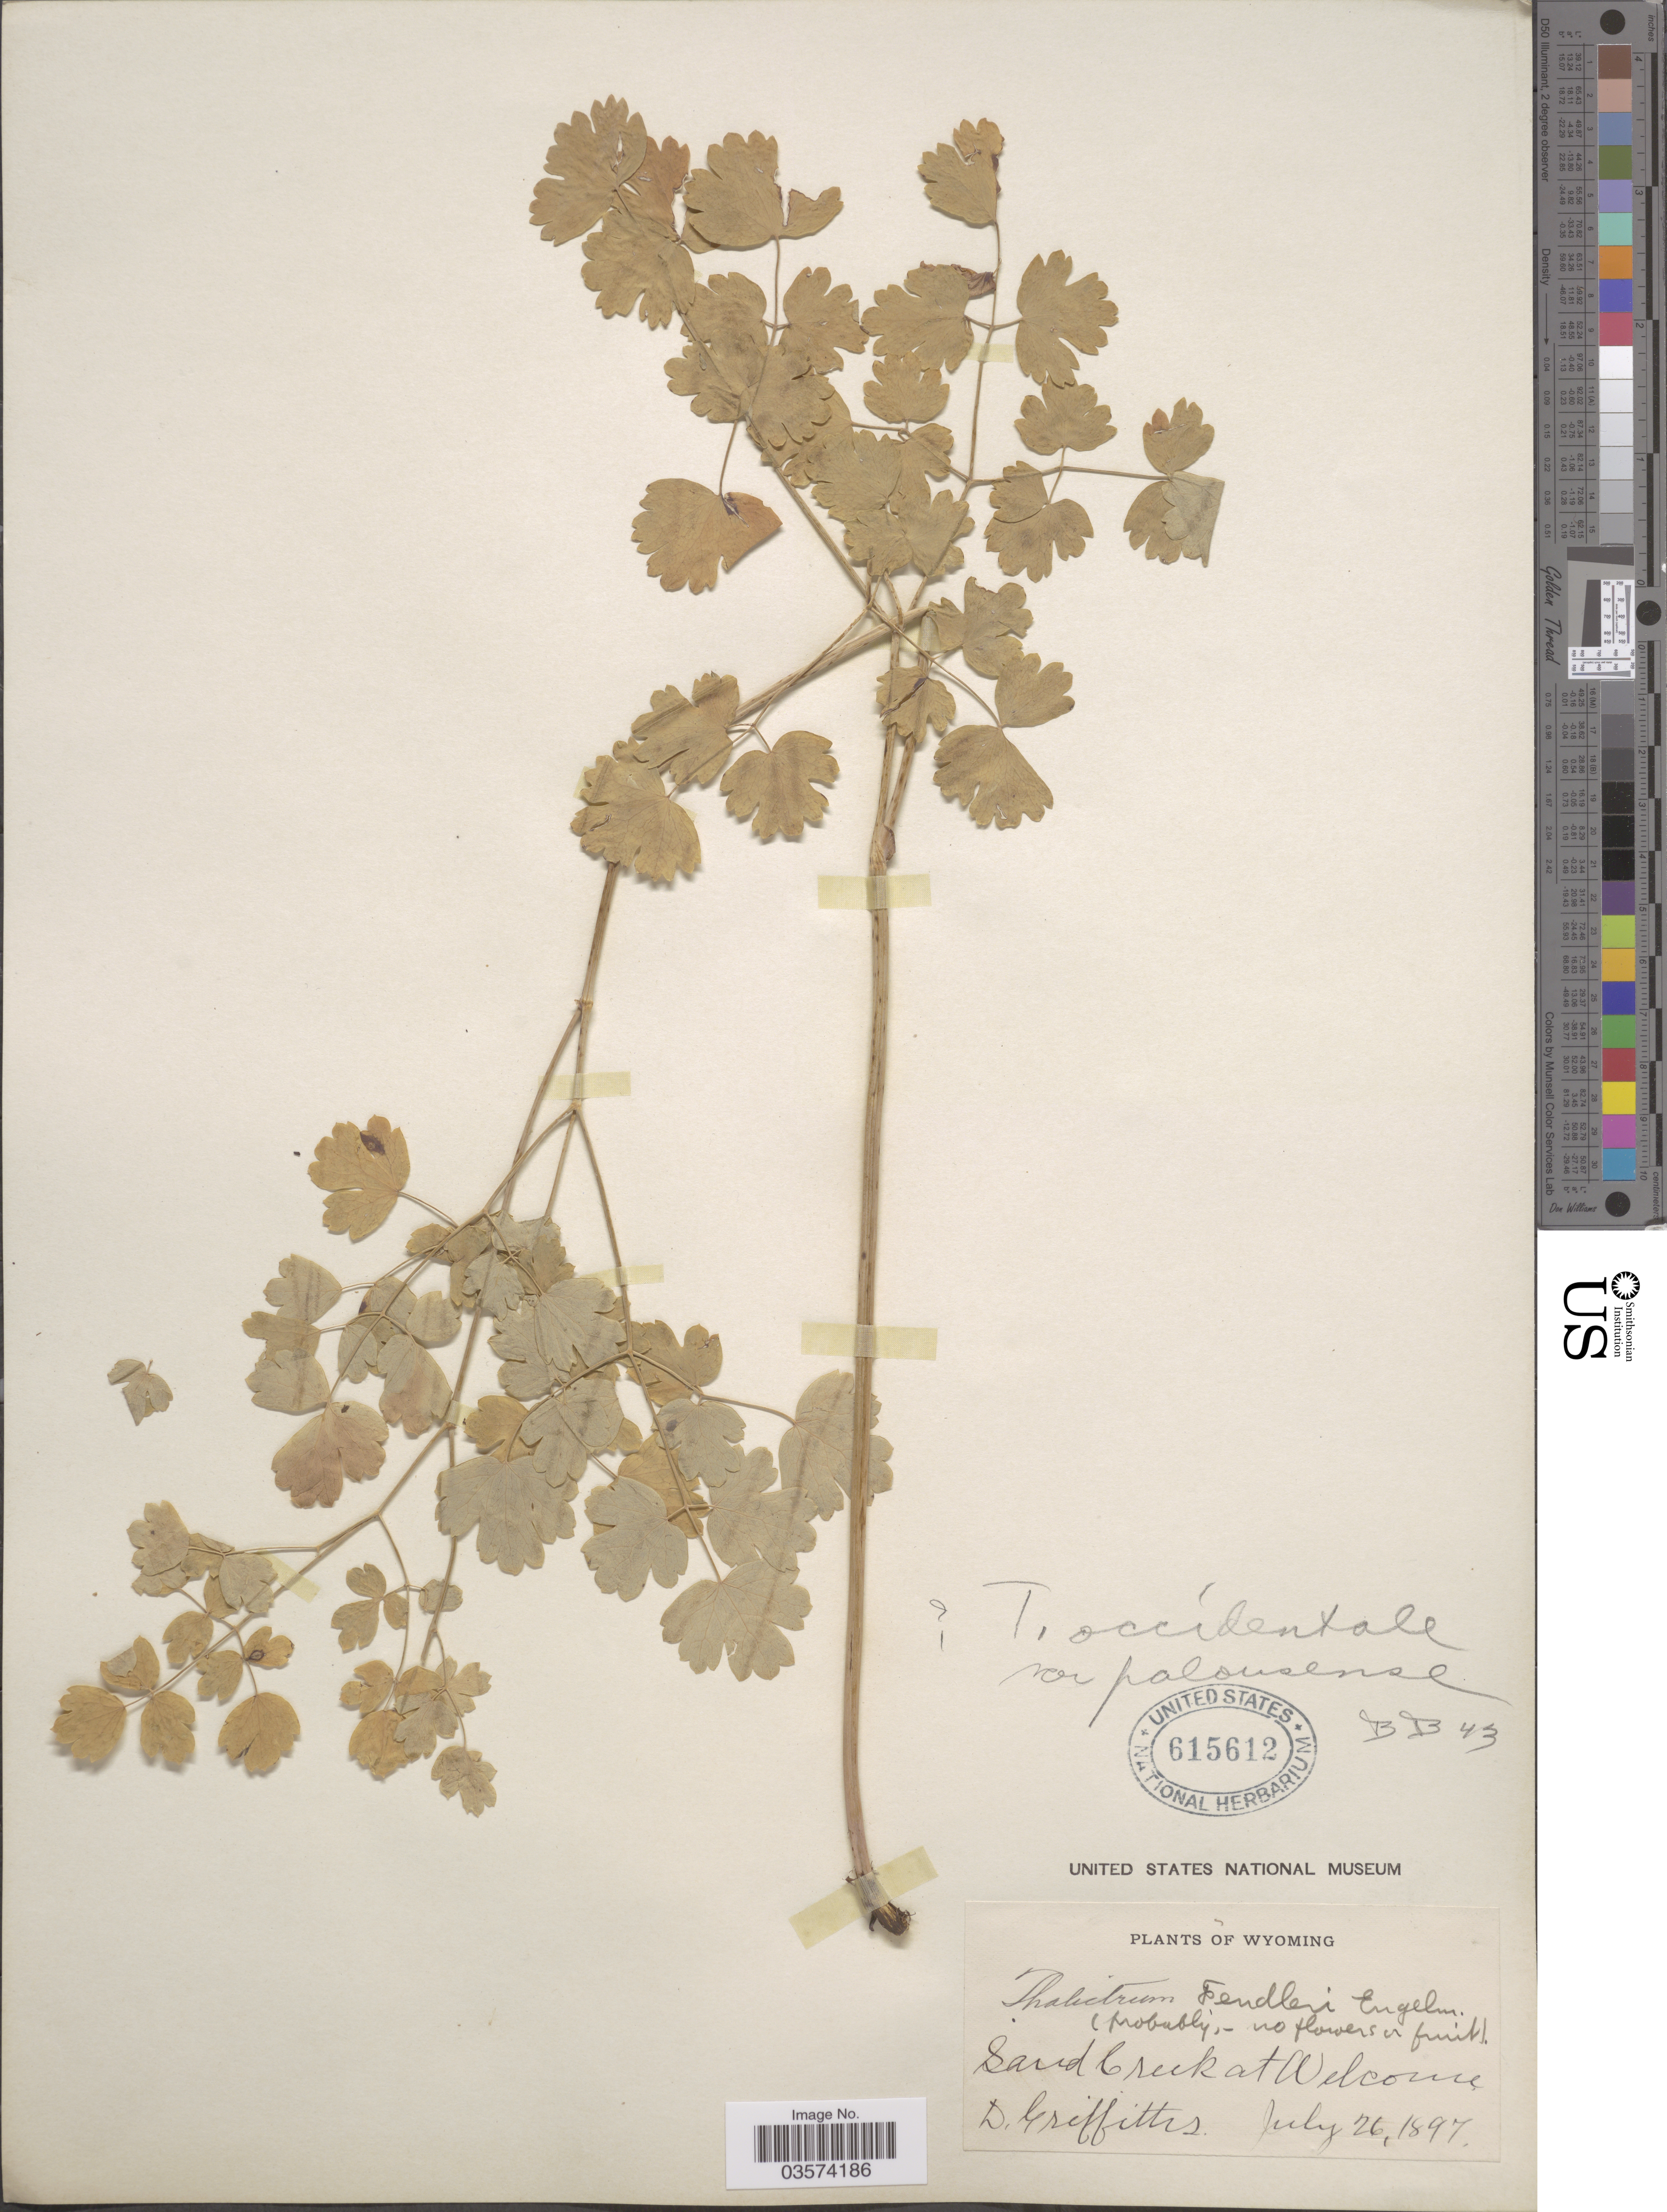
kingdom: Plantae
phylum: Tracheophyta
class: Magnoliopsida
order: Ranunculales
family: Ranunculaceae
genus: Thalictrum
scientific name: Thalictrum occidentale var. palousense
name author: H. St. John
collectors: D. Griffiths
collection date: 1897-07-26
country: United States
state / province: Wyoming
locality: Sand Creek at Welcome.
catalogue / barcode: US 615612